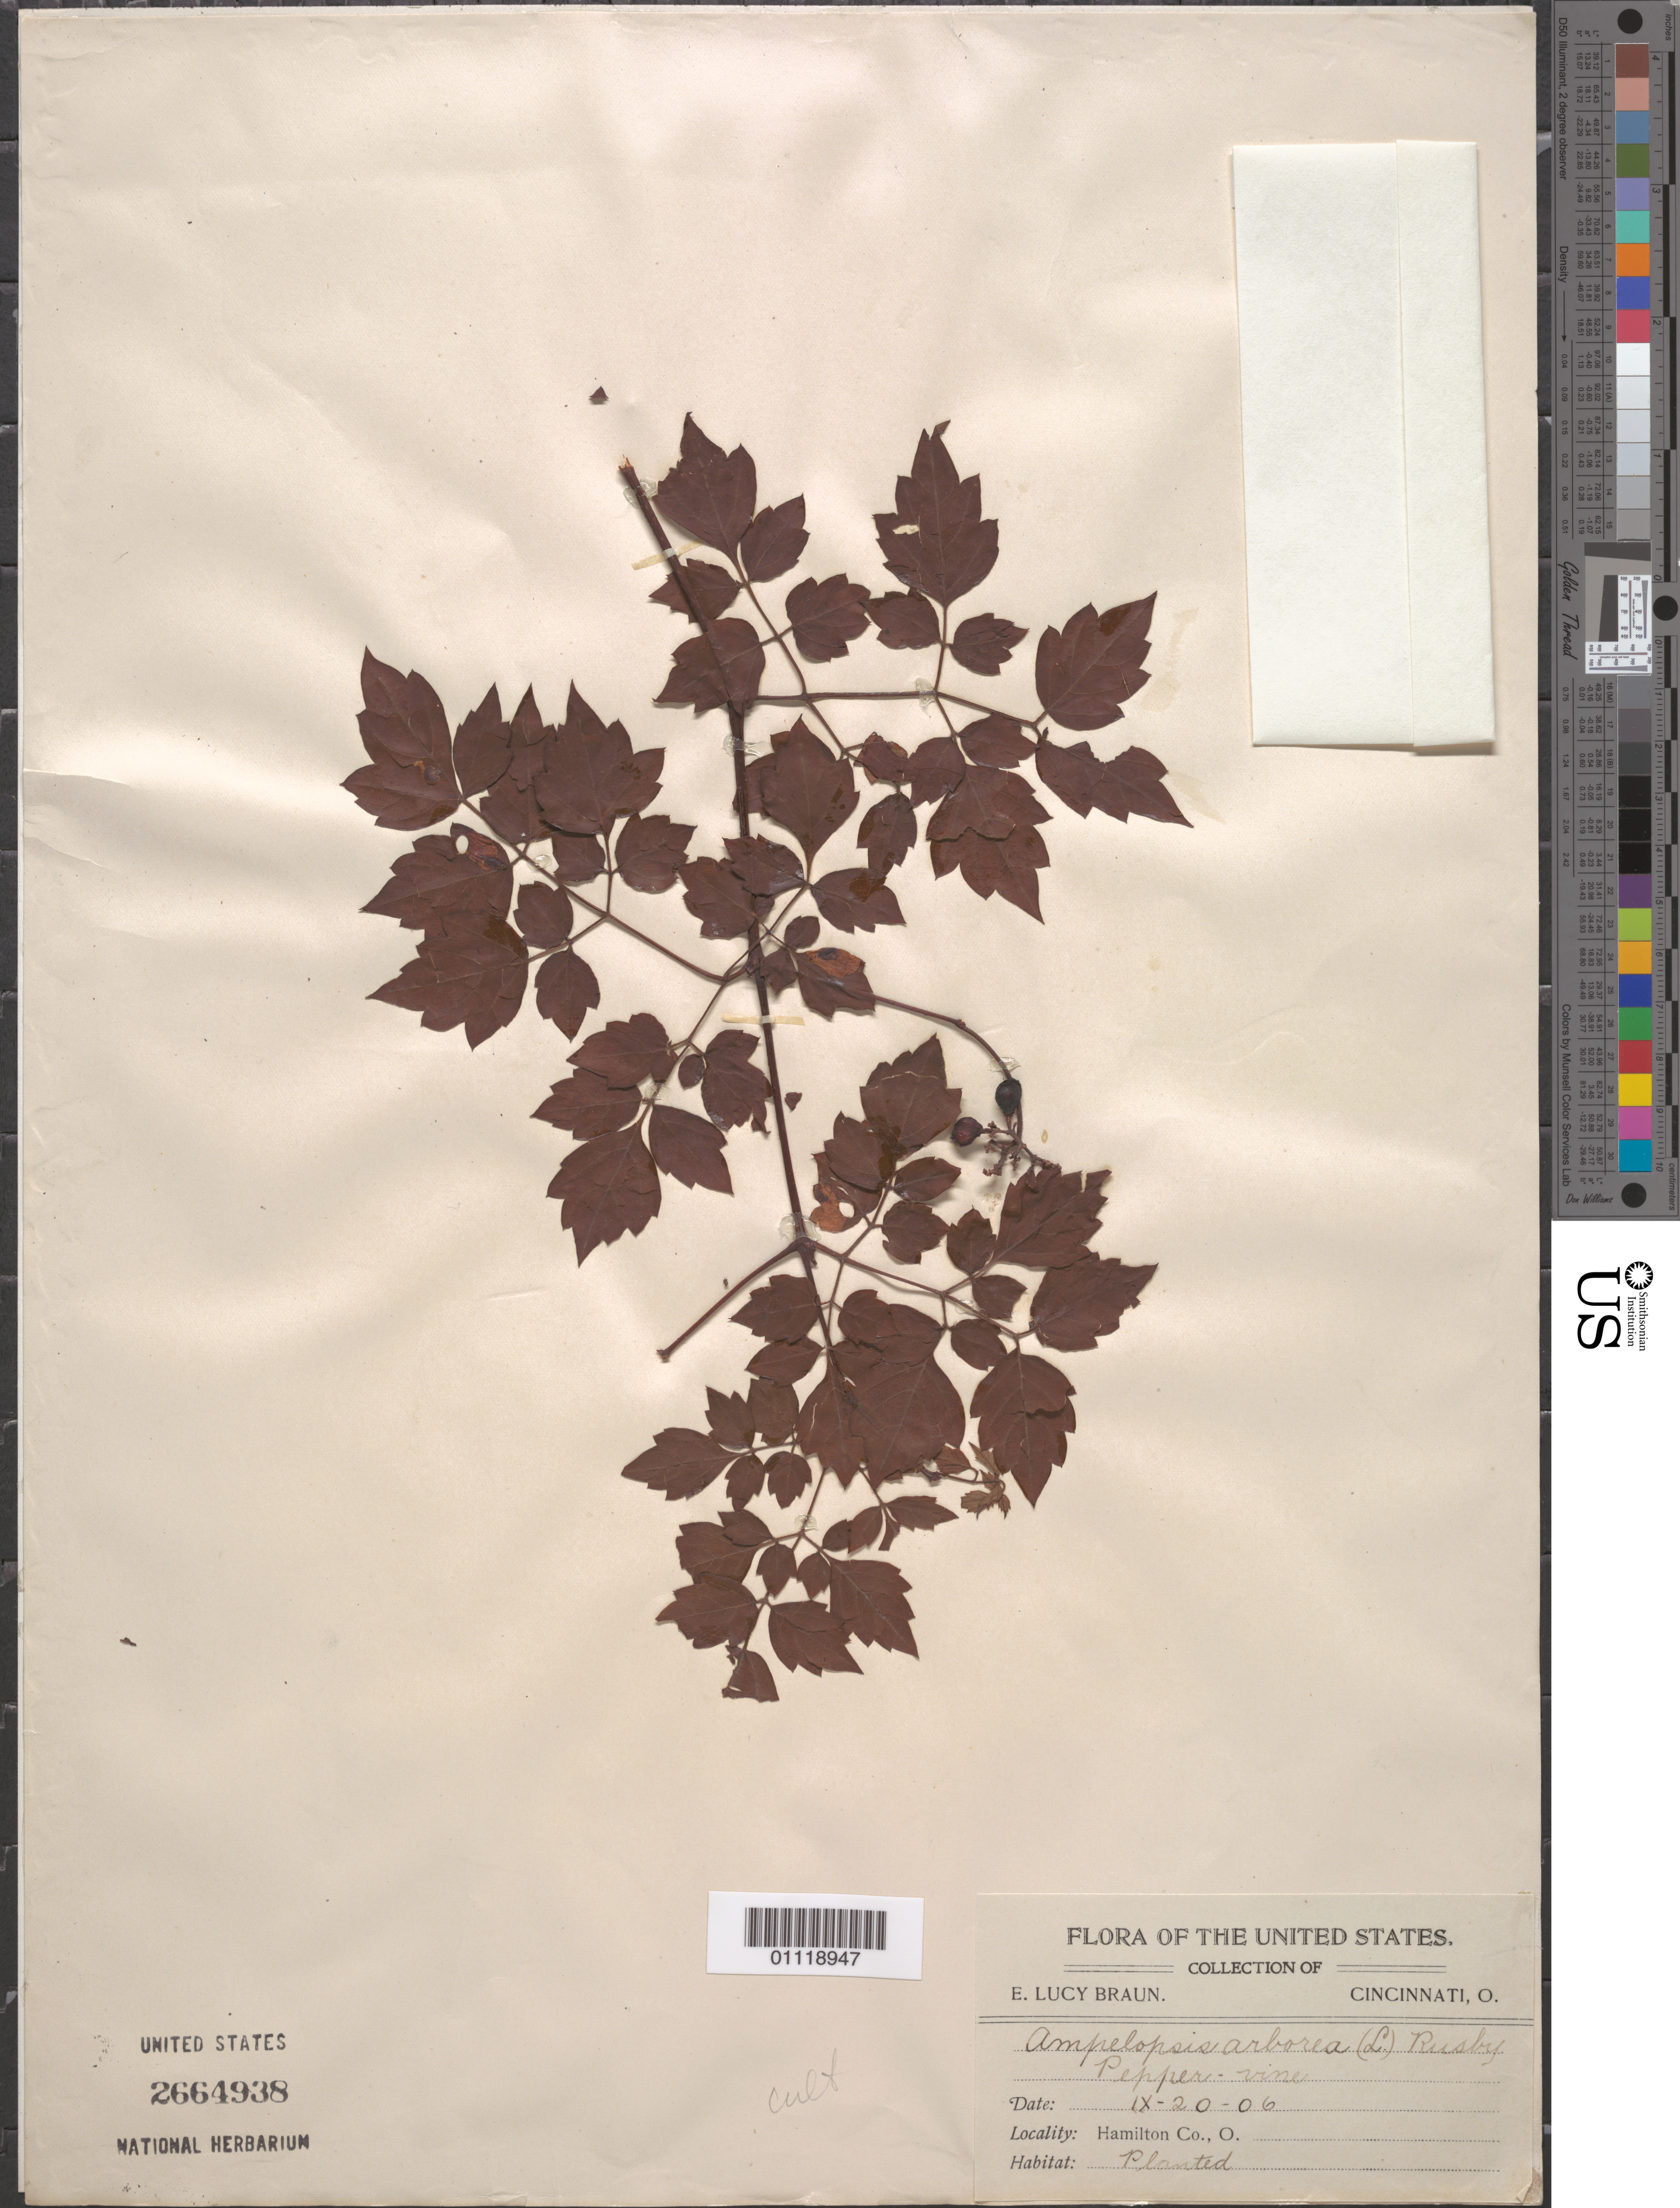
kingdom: Plantae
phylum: Tracheophyta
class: Magnoliopsida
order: Vitales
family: Vitaceae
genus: Ampelopsis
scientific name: Ampelopsis arborea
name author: (L.) Koehne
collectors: E. L. Braun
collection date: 1906-09-20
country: United States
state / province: Ohio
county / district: Hamilton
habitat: Pepper - vine, planted.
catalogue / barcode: US 2664938